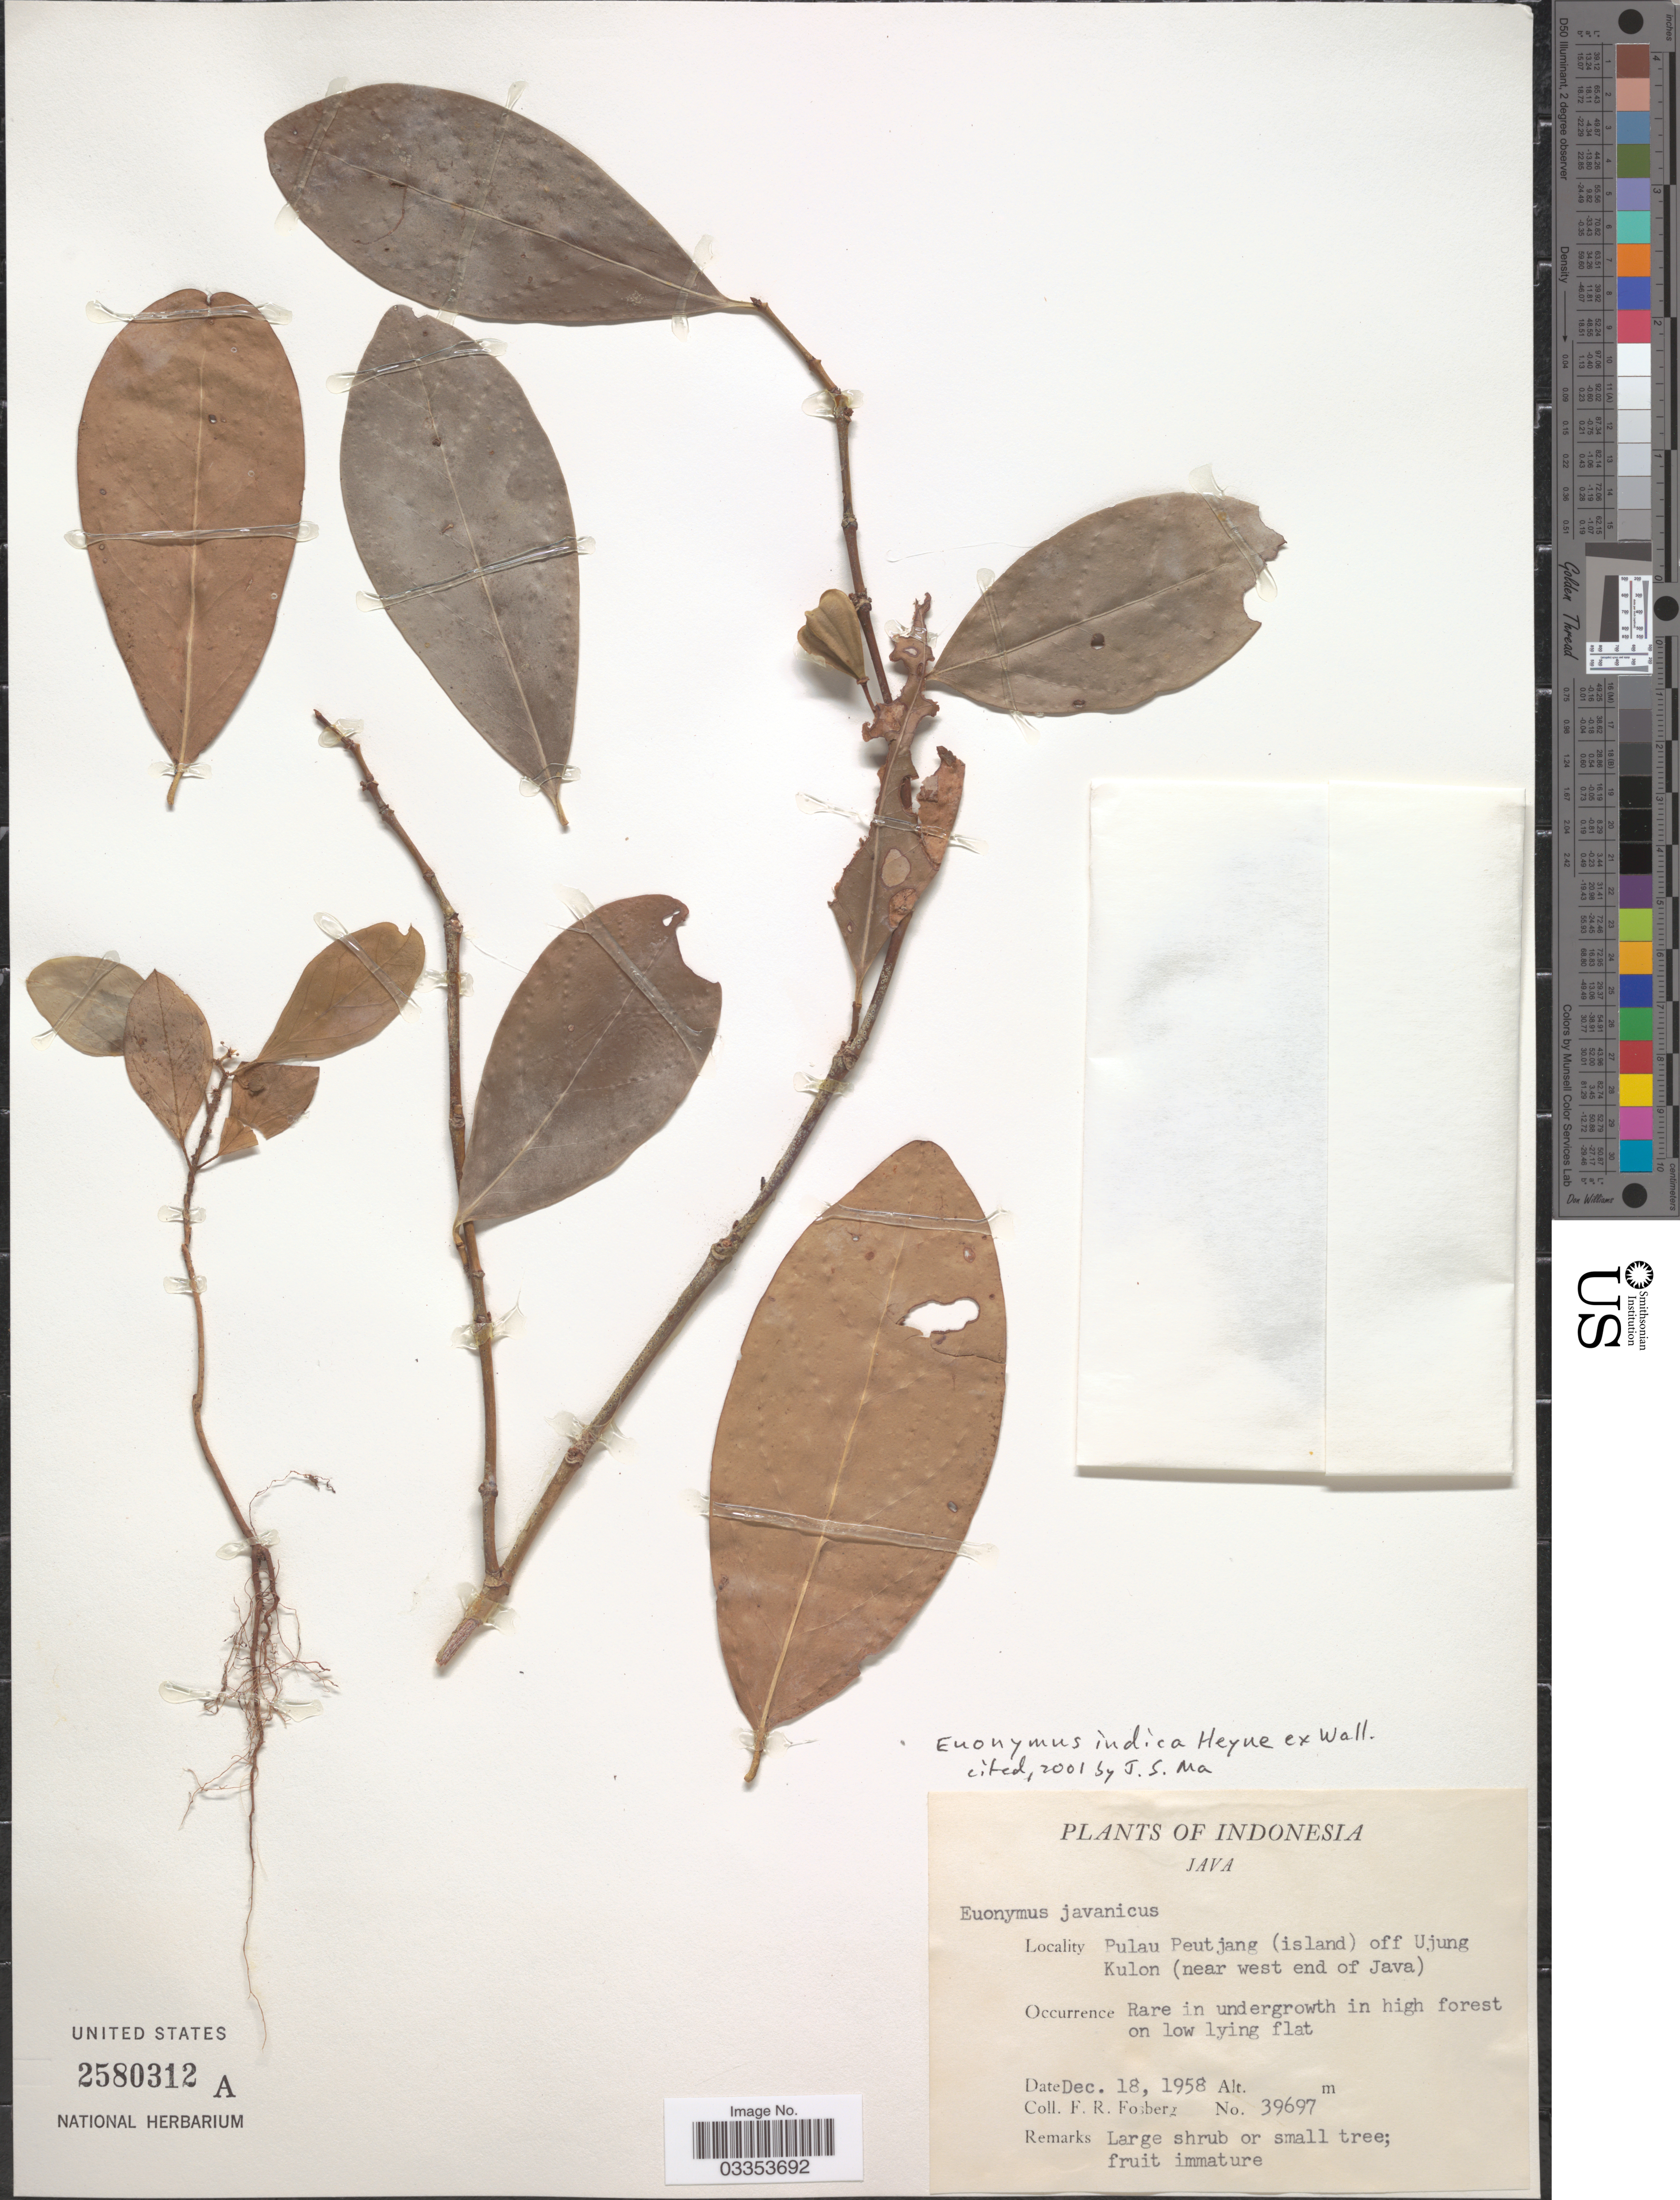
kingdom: Plantae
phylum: Tracheophyta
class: Magnoliopsida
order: Celastrales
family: Celastraceae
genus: Euonymus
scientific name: Euonymus indicus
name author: B. Heyne ex Wall.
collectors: F. R. Fosberg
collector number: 39697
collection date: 1958-12-18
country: Indonesia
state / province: Java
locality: Pulau Peutjang (island) off Ujung Kulon (near west end of Java).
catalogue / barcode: US 2580312A